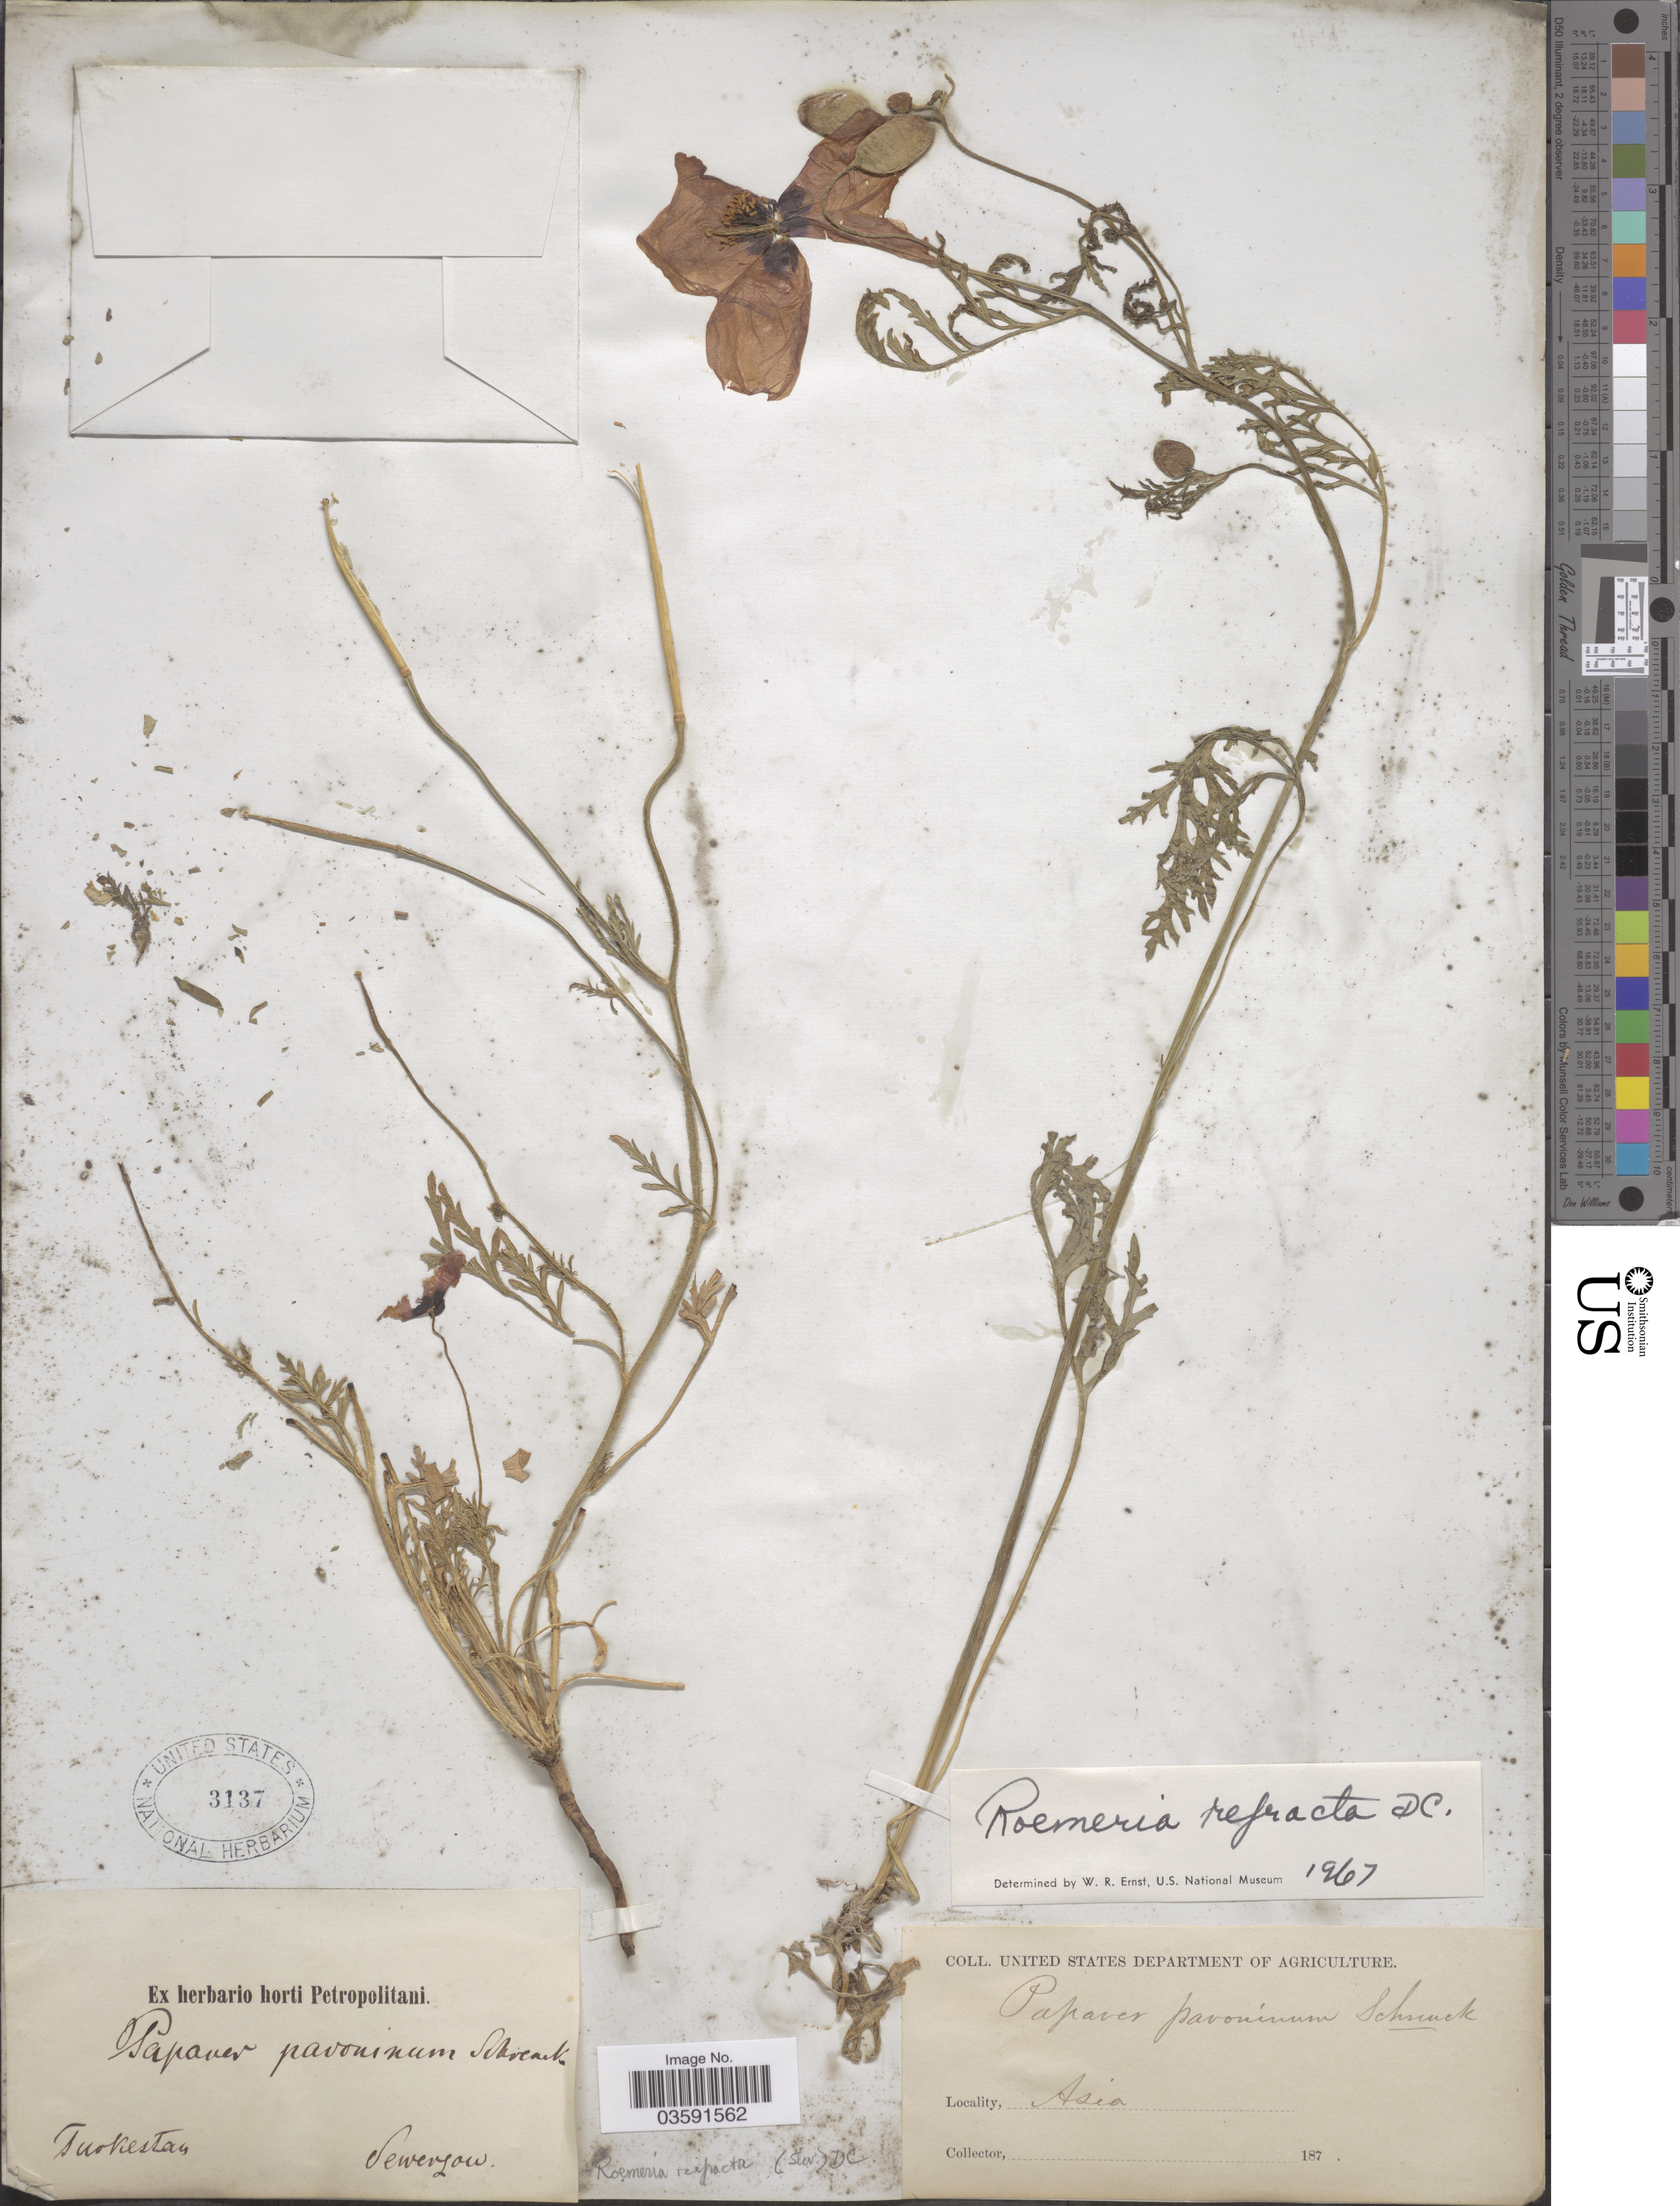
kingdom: Plantae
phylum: Tracheophyta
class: Magnoliopsida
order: Ranunculales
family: Papaveraceae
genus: Papaver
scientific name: Papaver refractum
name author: (DC.) K.-F.Günther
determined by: Strong, M. T., (US), Smithsonian Institution - National Museum of Natural History (UNITED STATES)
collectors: -. Sewerzow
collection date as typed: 187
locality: Turkestan. Asia.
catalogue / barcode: US 3137